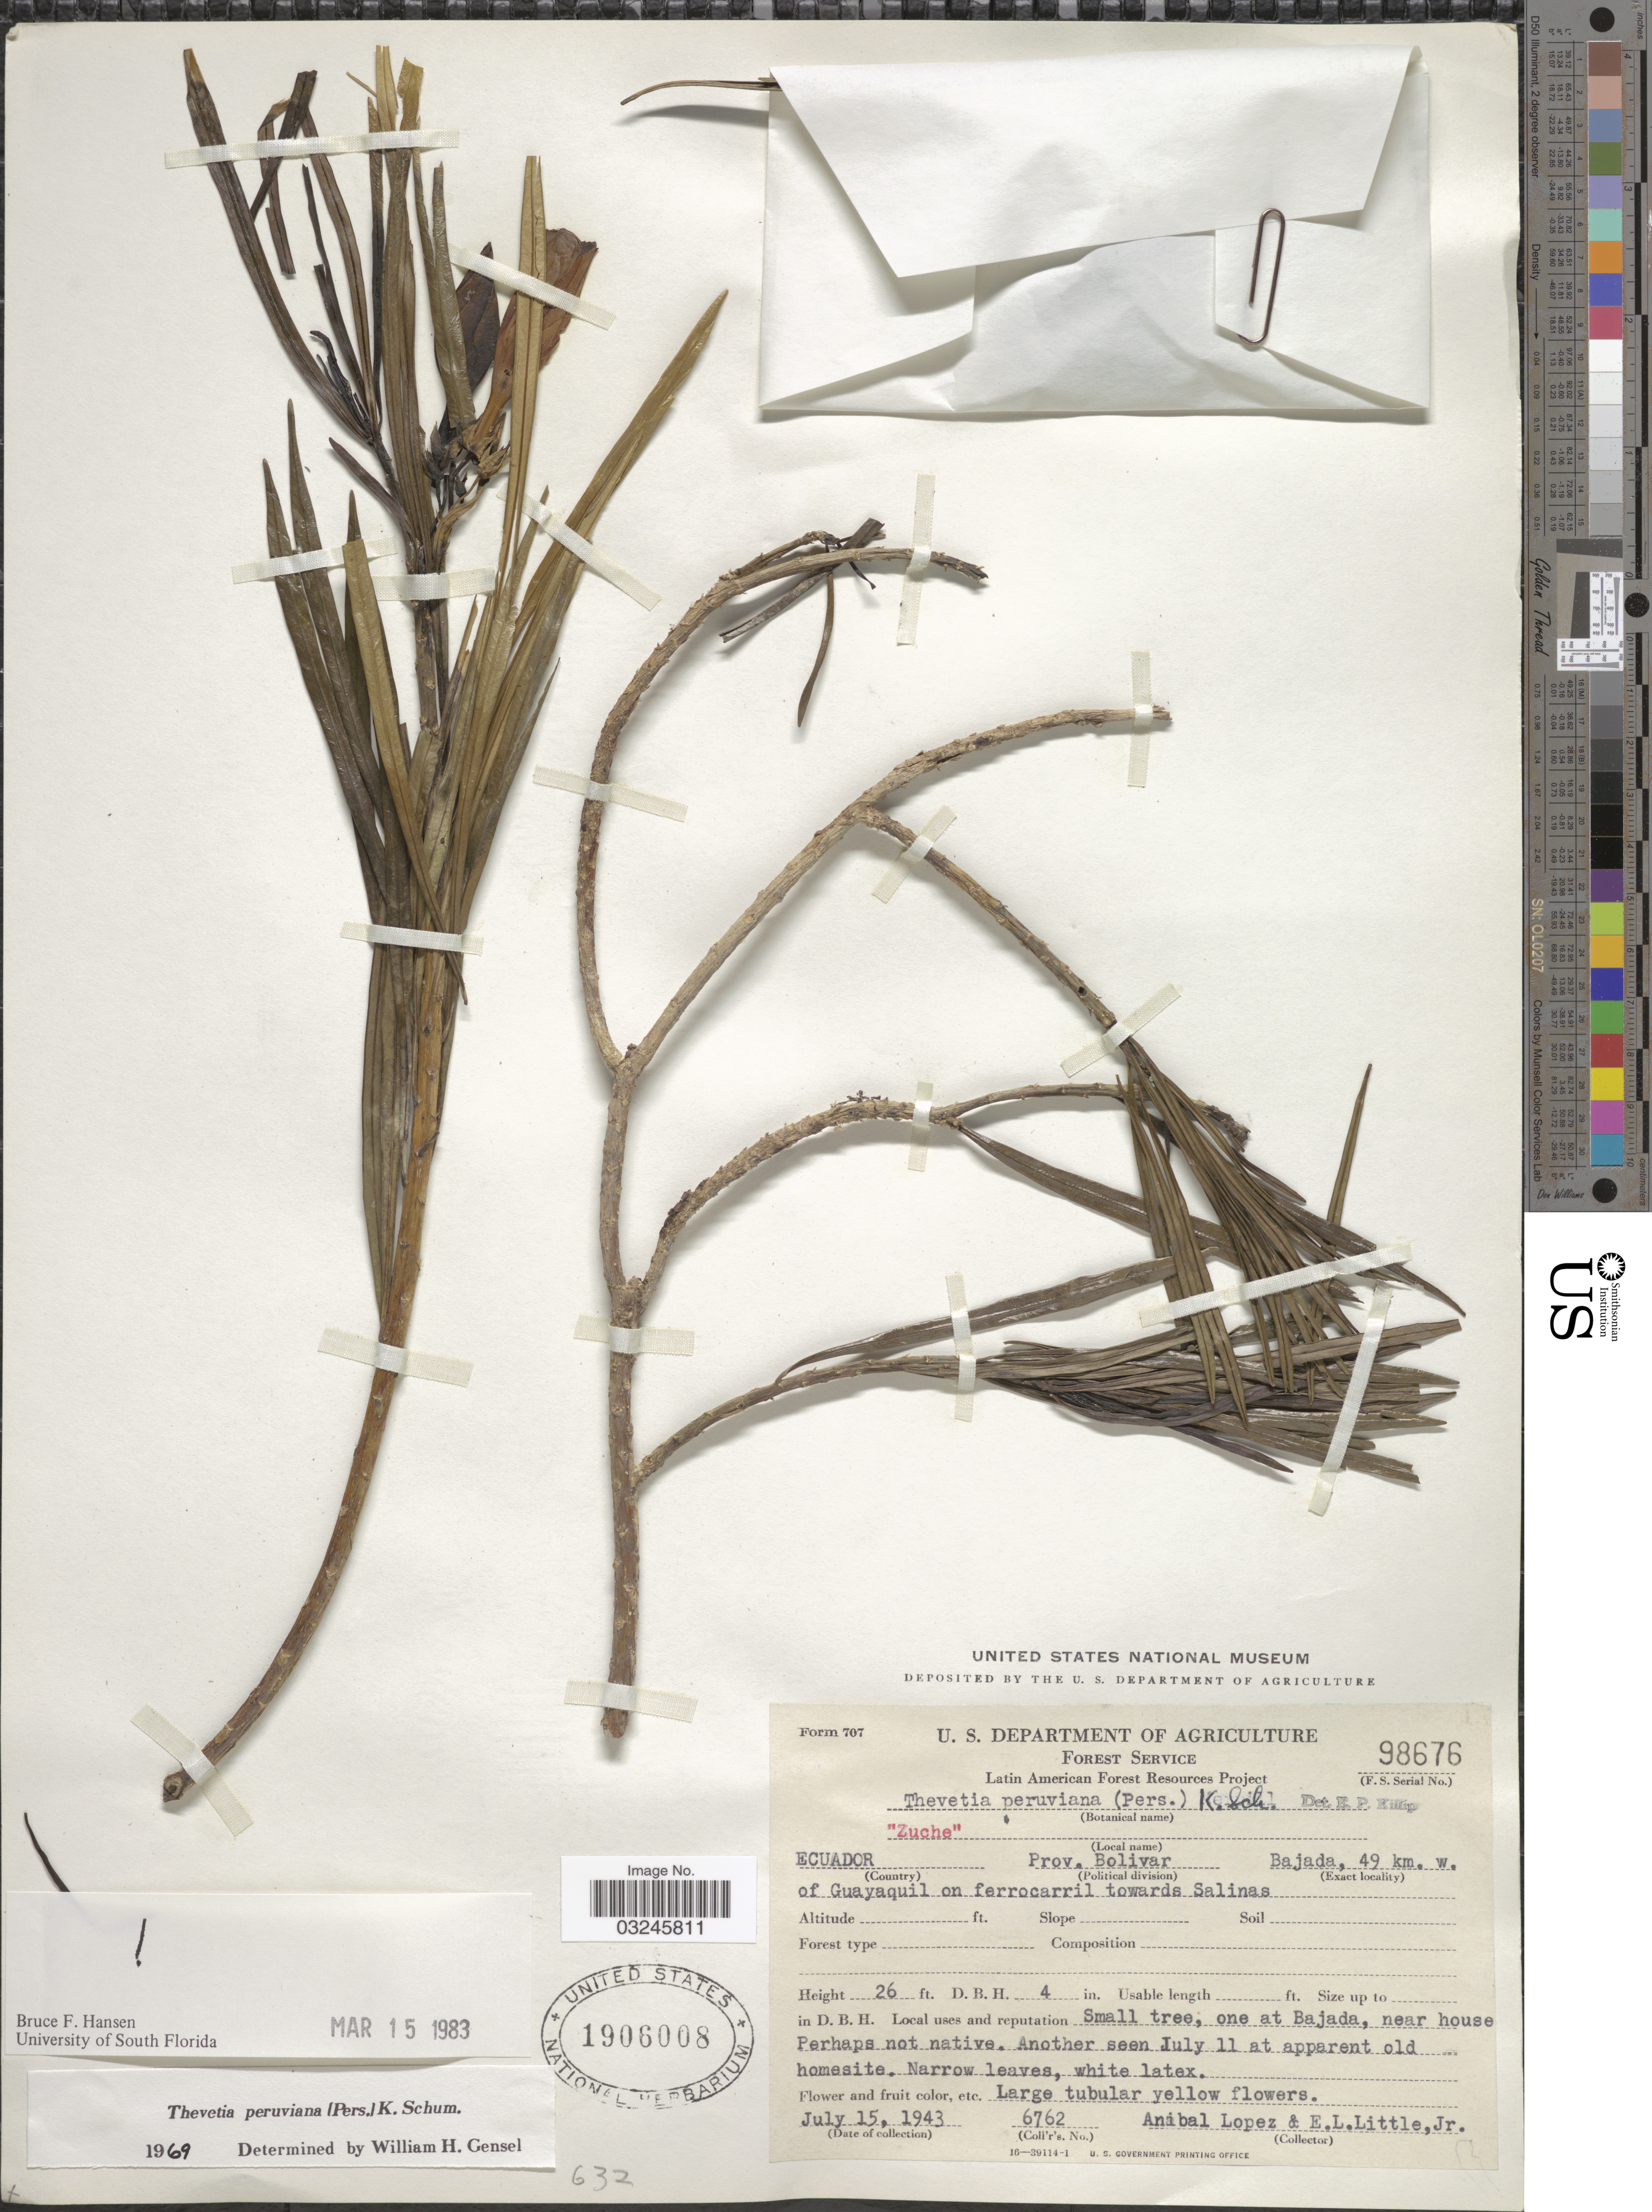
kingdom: Plantae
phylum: Tracheophyta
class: Magnoliopsida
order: Gentianales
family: Apocynaceae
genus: Thevetia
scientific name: Thevetia peruviana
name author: (Pers.) K. Schum.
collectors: A. Lopez & E. L. Little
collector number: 6762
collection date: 1943-07-15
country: Ecuador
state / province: Bolívar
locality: Bajada, 49 km. w. of Guayaquil on ferrocarrill towards Salinas.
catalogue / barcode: US 1906008